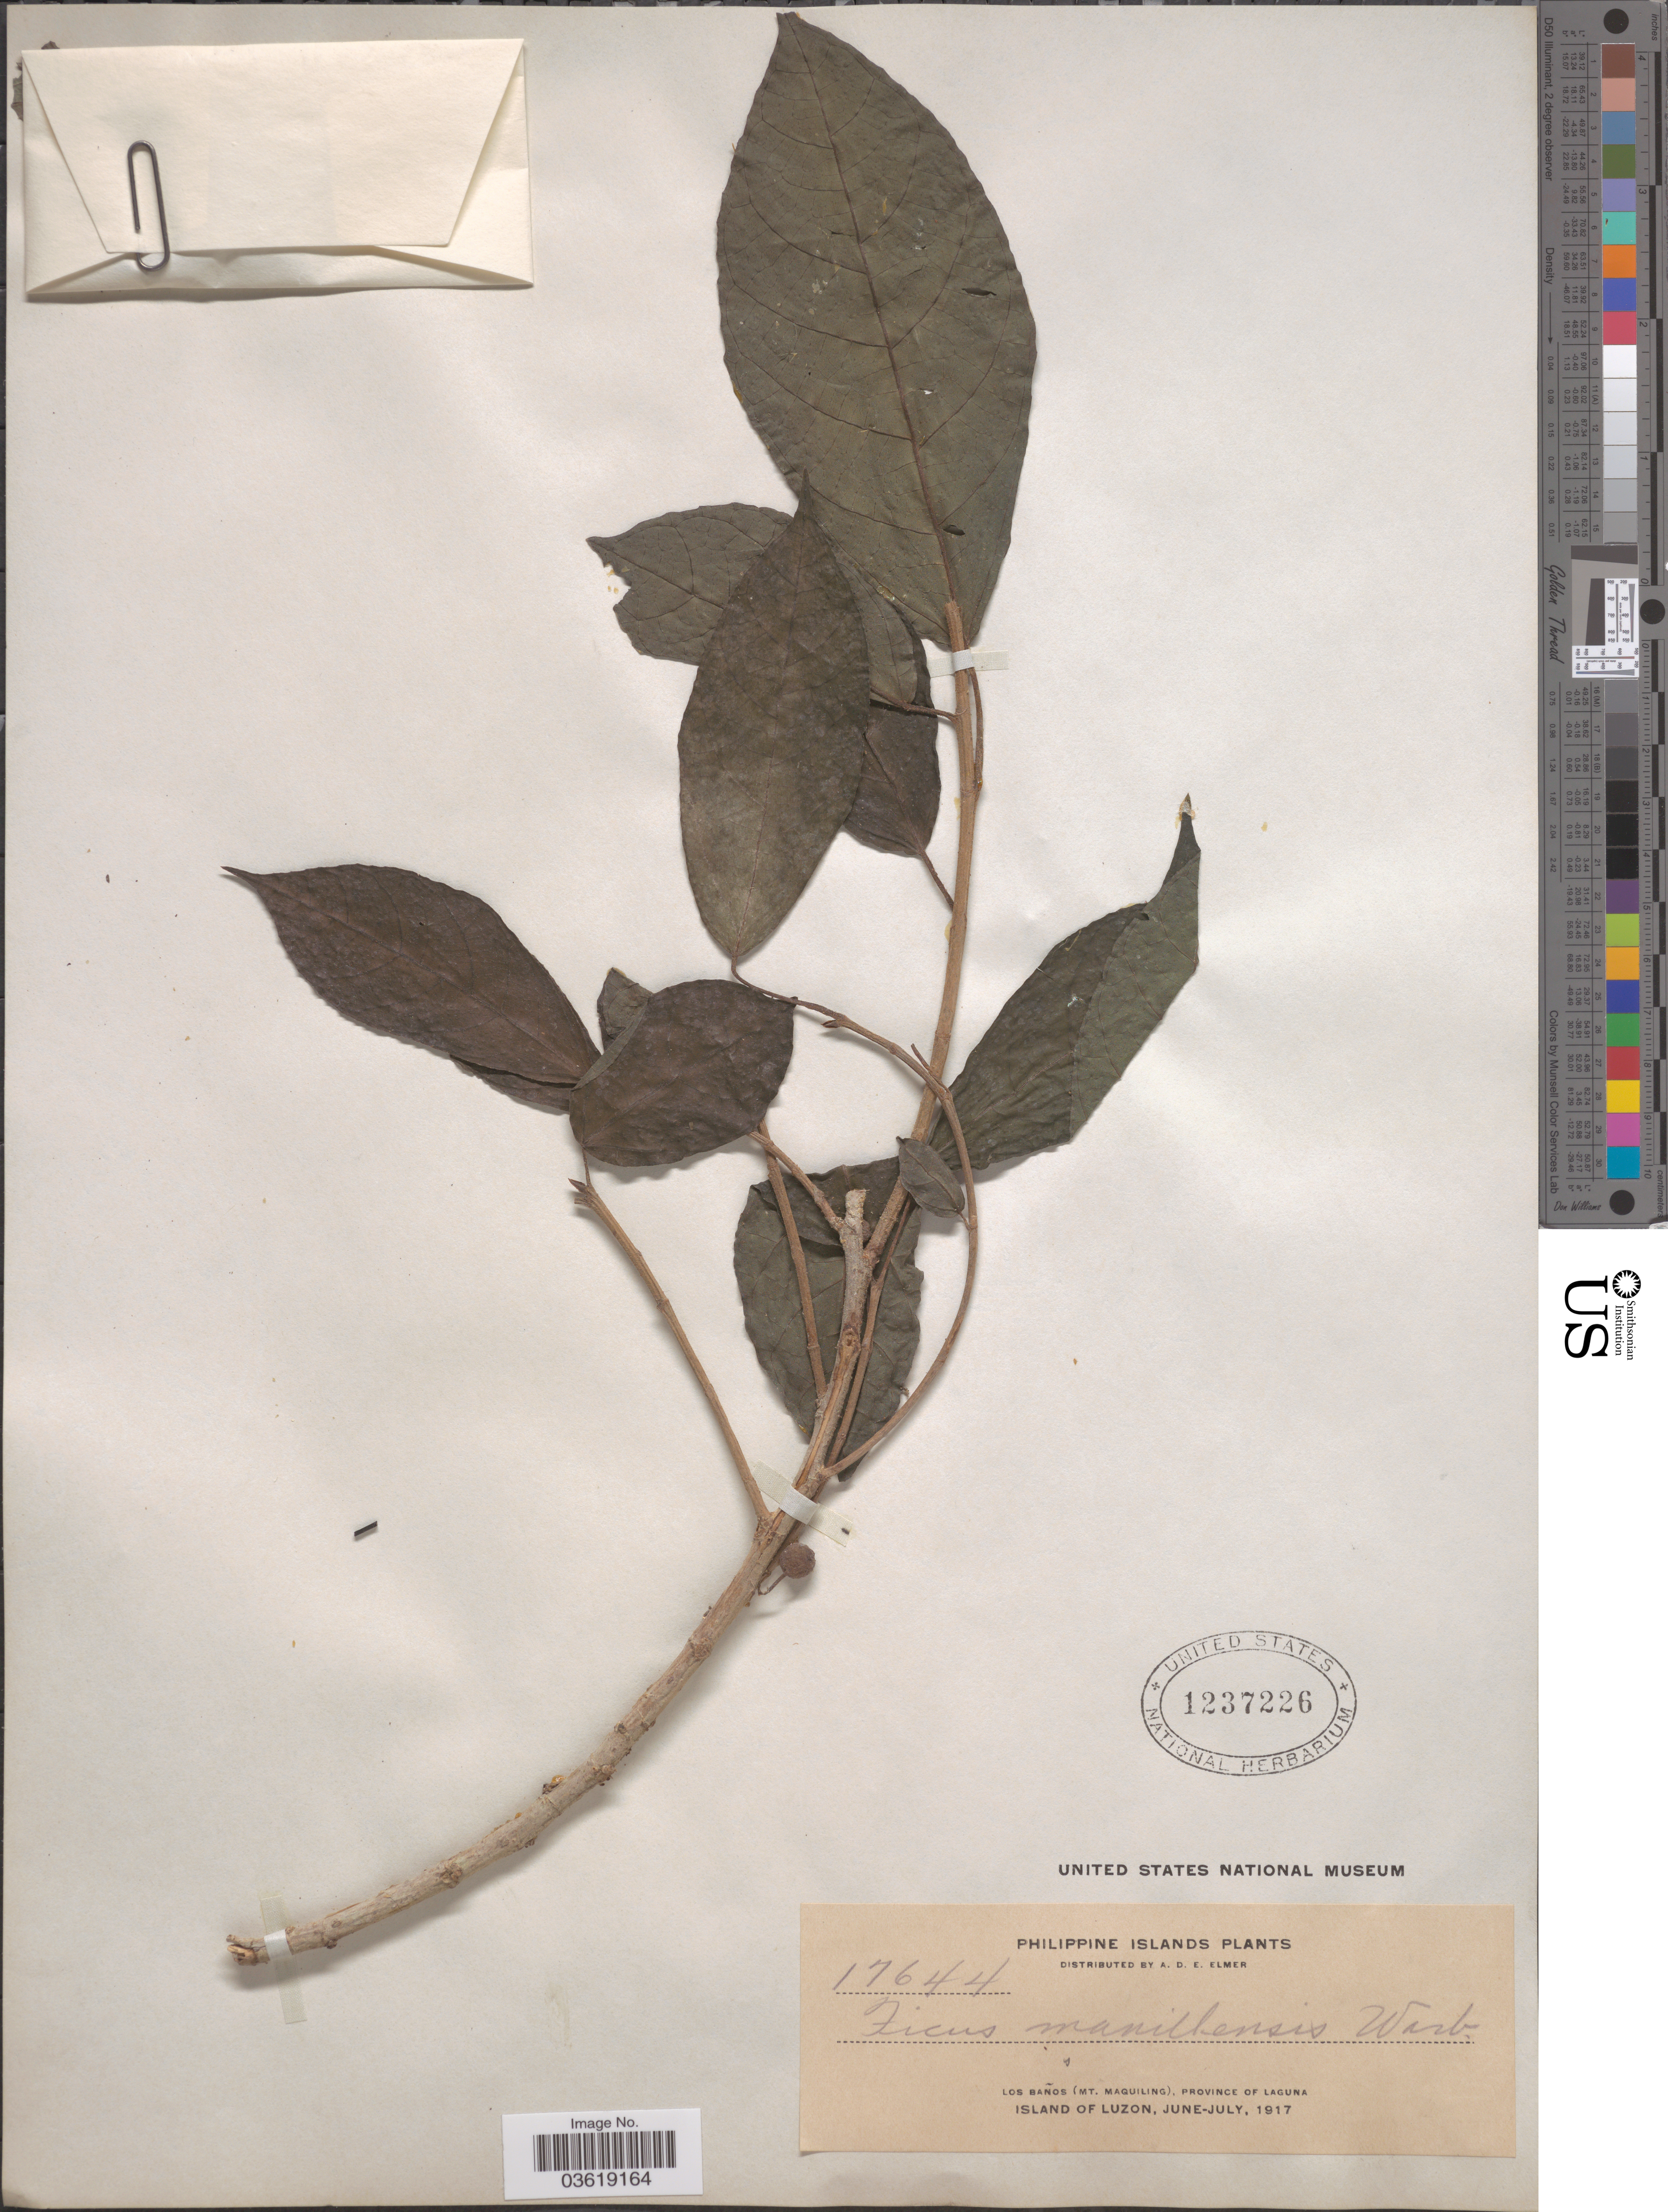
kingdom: Plantae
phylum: Tracheophyta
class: Magnoliopsida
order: Rosales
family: Moraceae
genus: Ficus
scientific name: Ficus manilensis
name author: Warb.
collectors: A. D. E. Elmer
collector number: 17644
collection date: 1917-06/1917-07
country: Philippines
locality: Philippine Islands. Los Baños (Mt. Maquiling), Province of Laguna, Island of Luzon.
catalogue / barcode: US 1237226